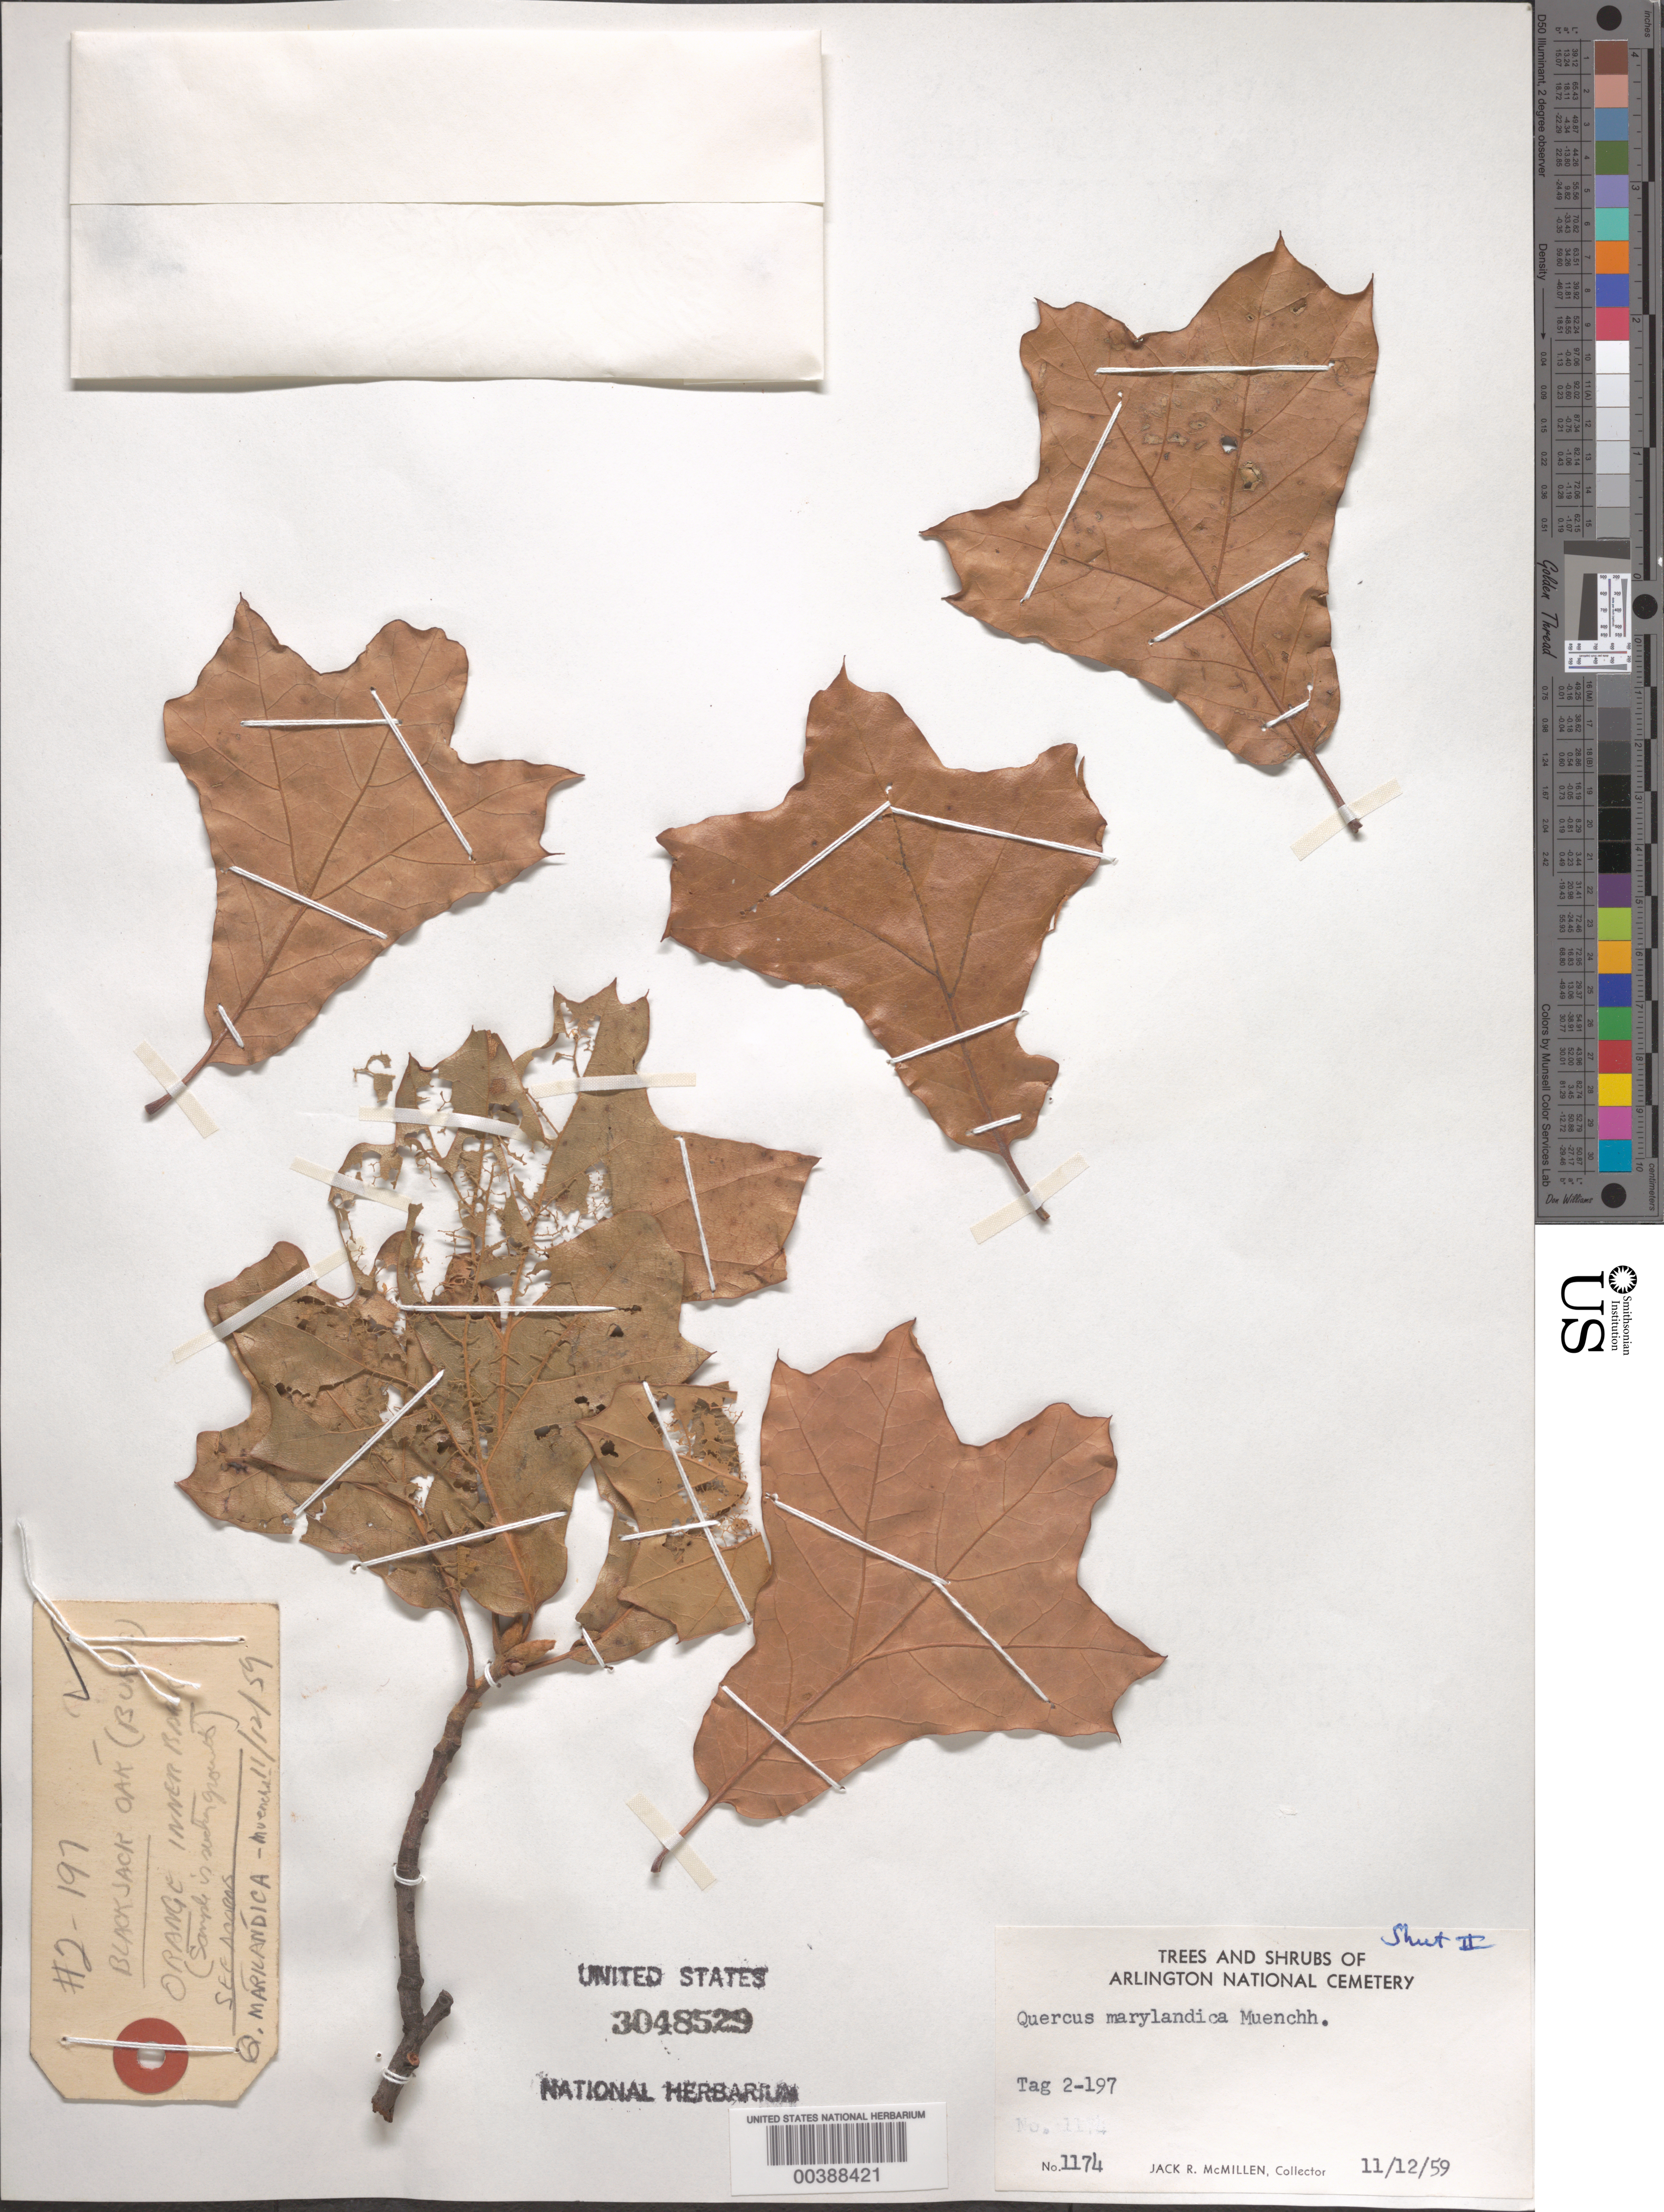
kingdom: Plantae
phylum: Tracheophyta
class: Magnoliopsida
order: Fagales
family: Fagaceae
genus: Quercus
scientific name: Quercus marilandica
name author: (L.) Münchh.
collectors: J. McMillen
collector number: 1174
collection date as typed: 12 Nov 1959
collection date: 1959-11-12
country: United States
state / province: Virginia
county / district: Arlington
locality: Arlington National Cemetery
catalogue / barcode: US 3048529